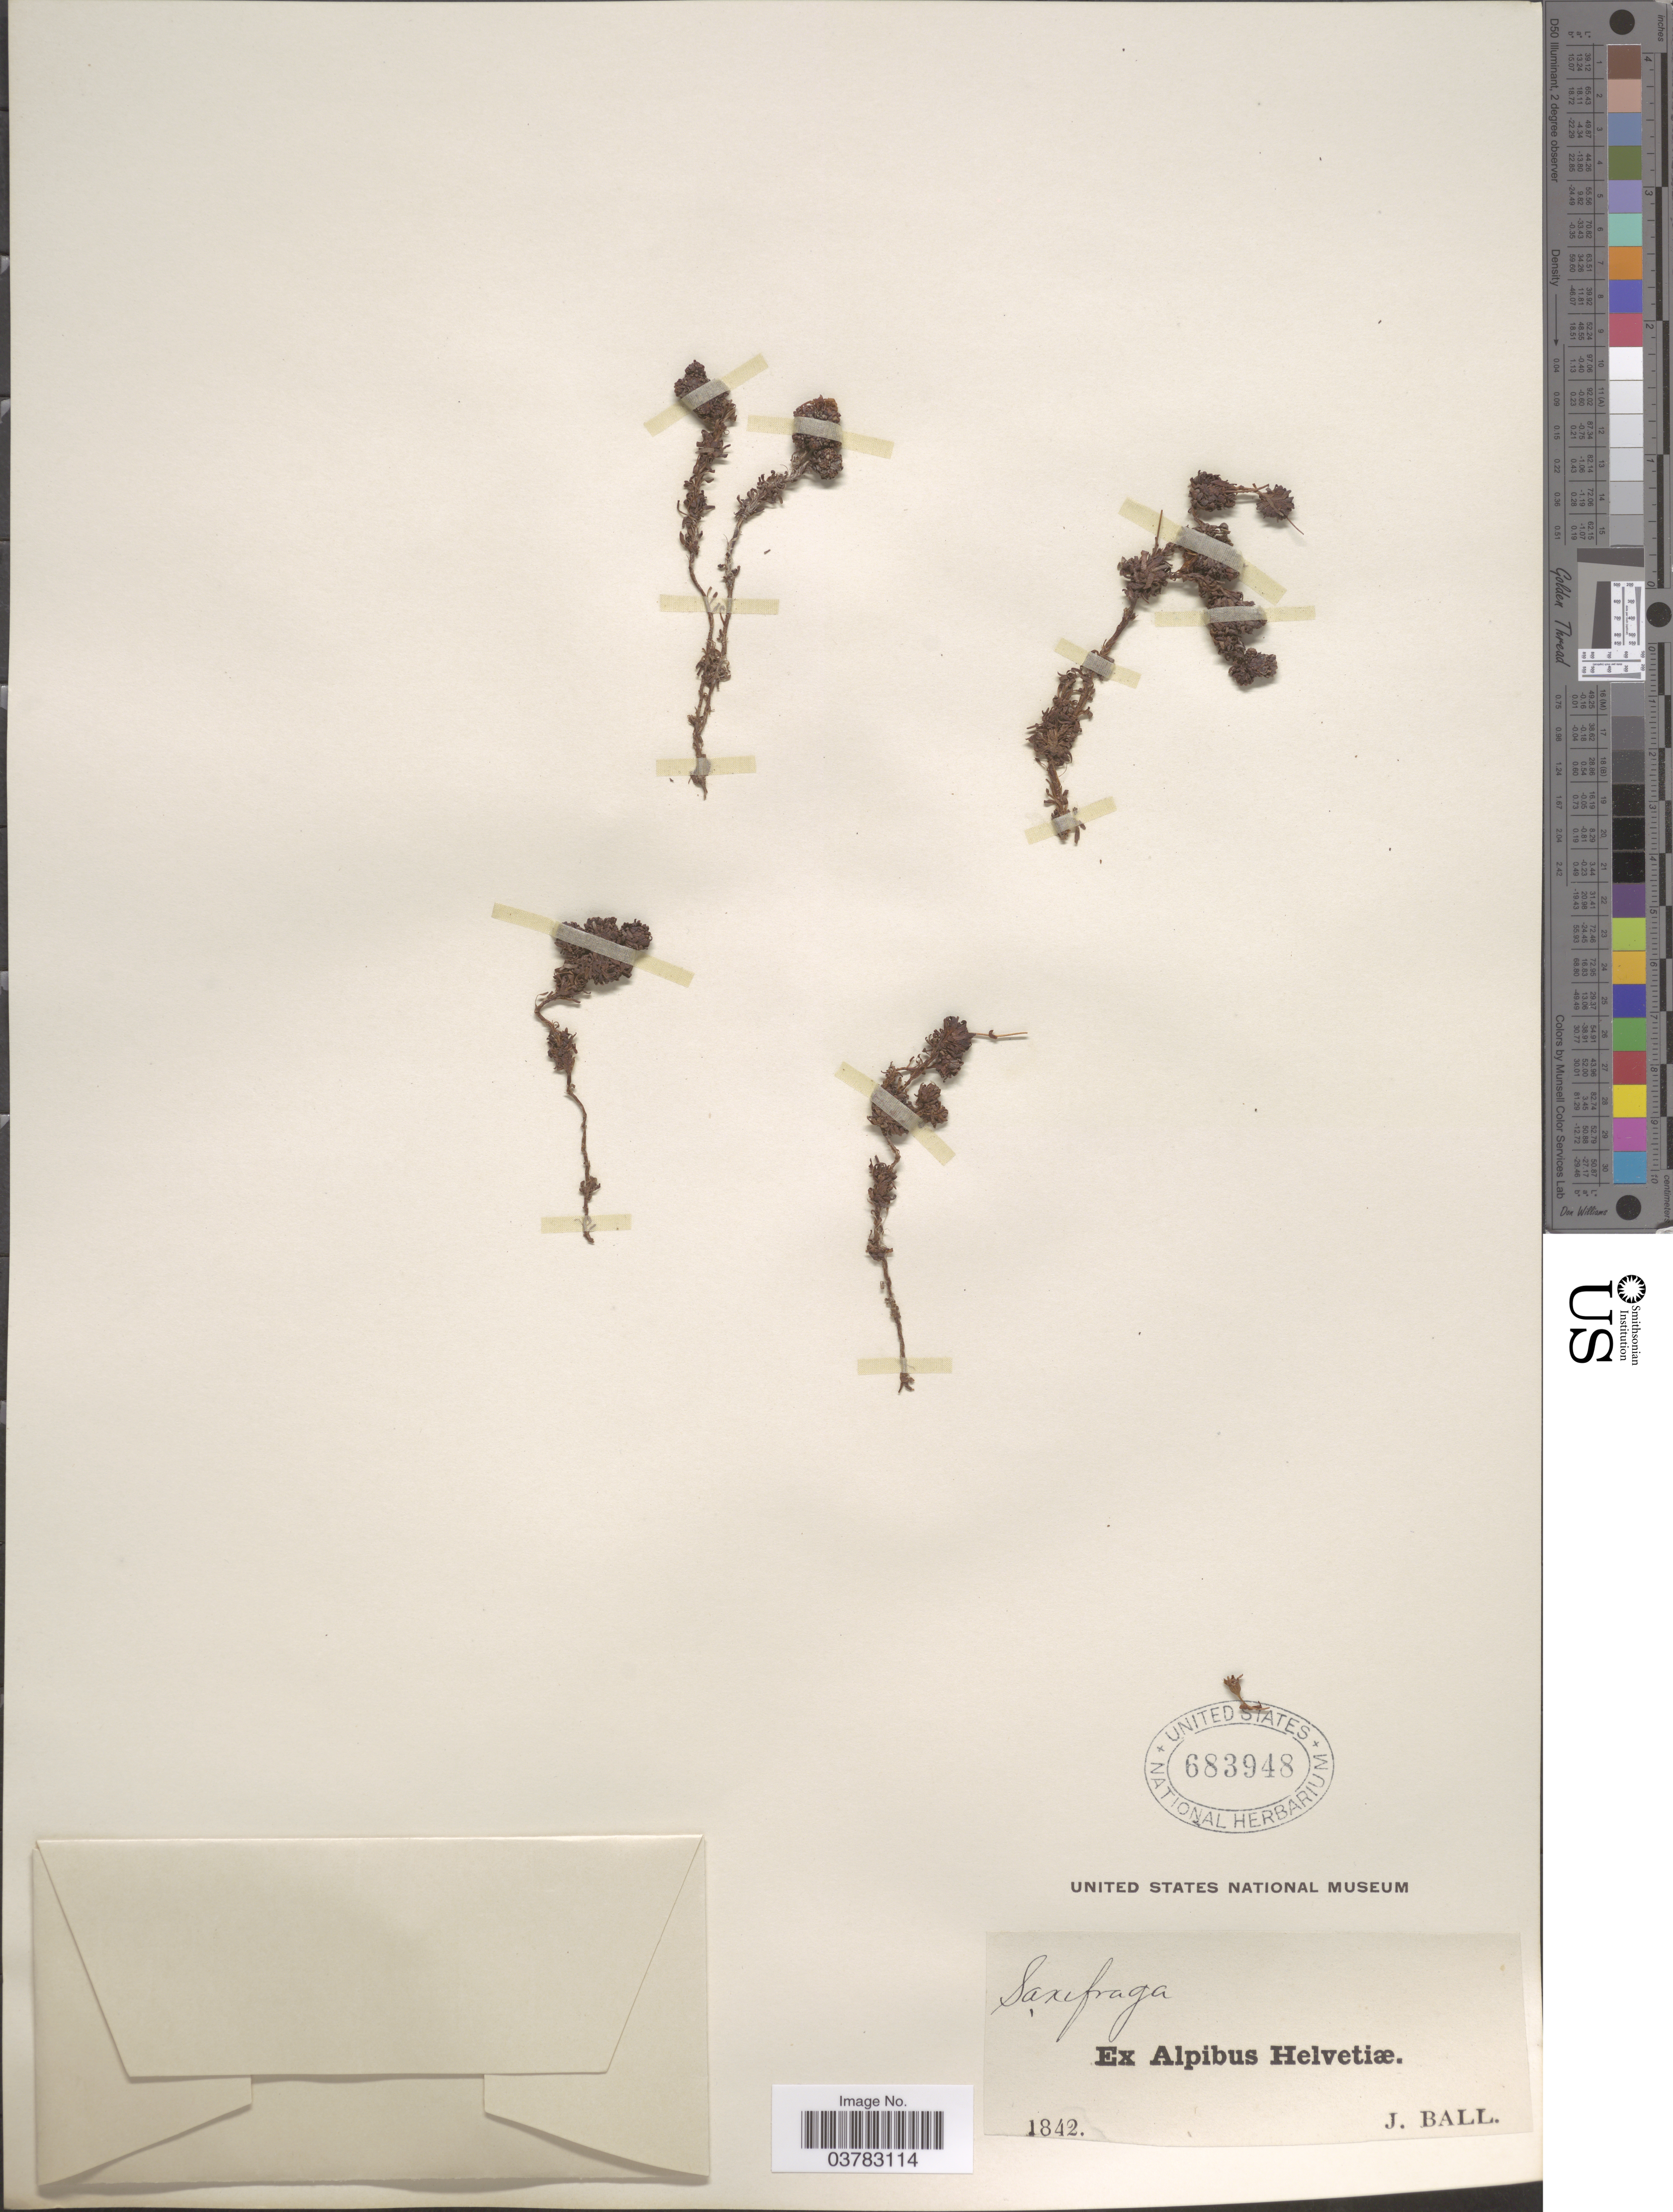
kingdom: Plantae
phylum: Tracheophyta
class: Magnoliopsida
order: Saxifragales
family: Saxifragaceae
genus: Saxifraga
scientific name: Saxifraga sp.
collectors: J. Ball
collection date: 1842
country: Switzerland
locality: Ex Alpibus Helvetiæ.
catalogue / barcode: US 683948